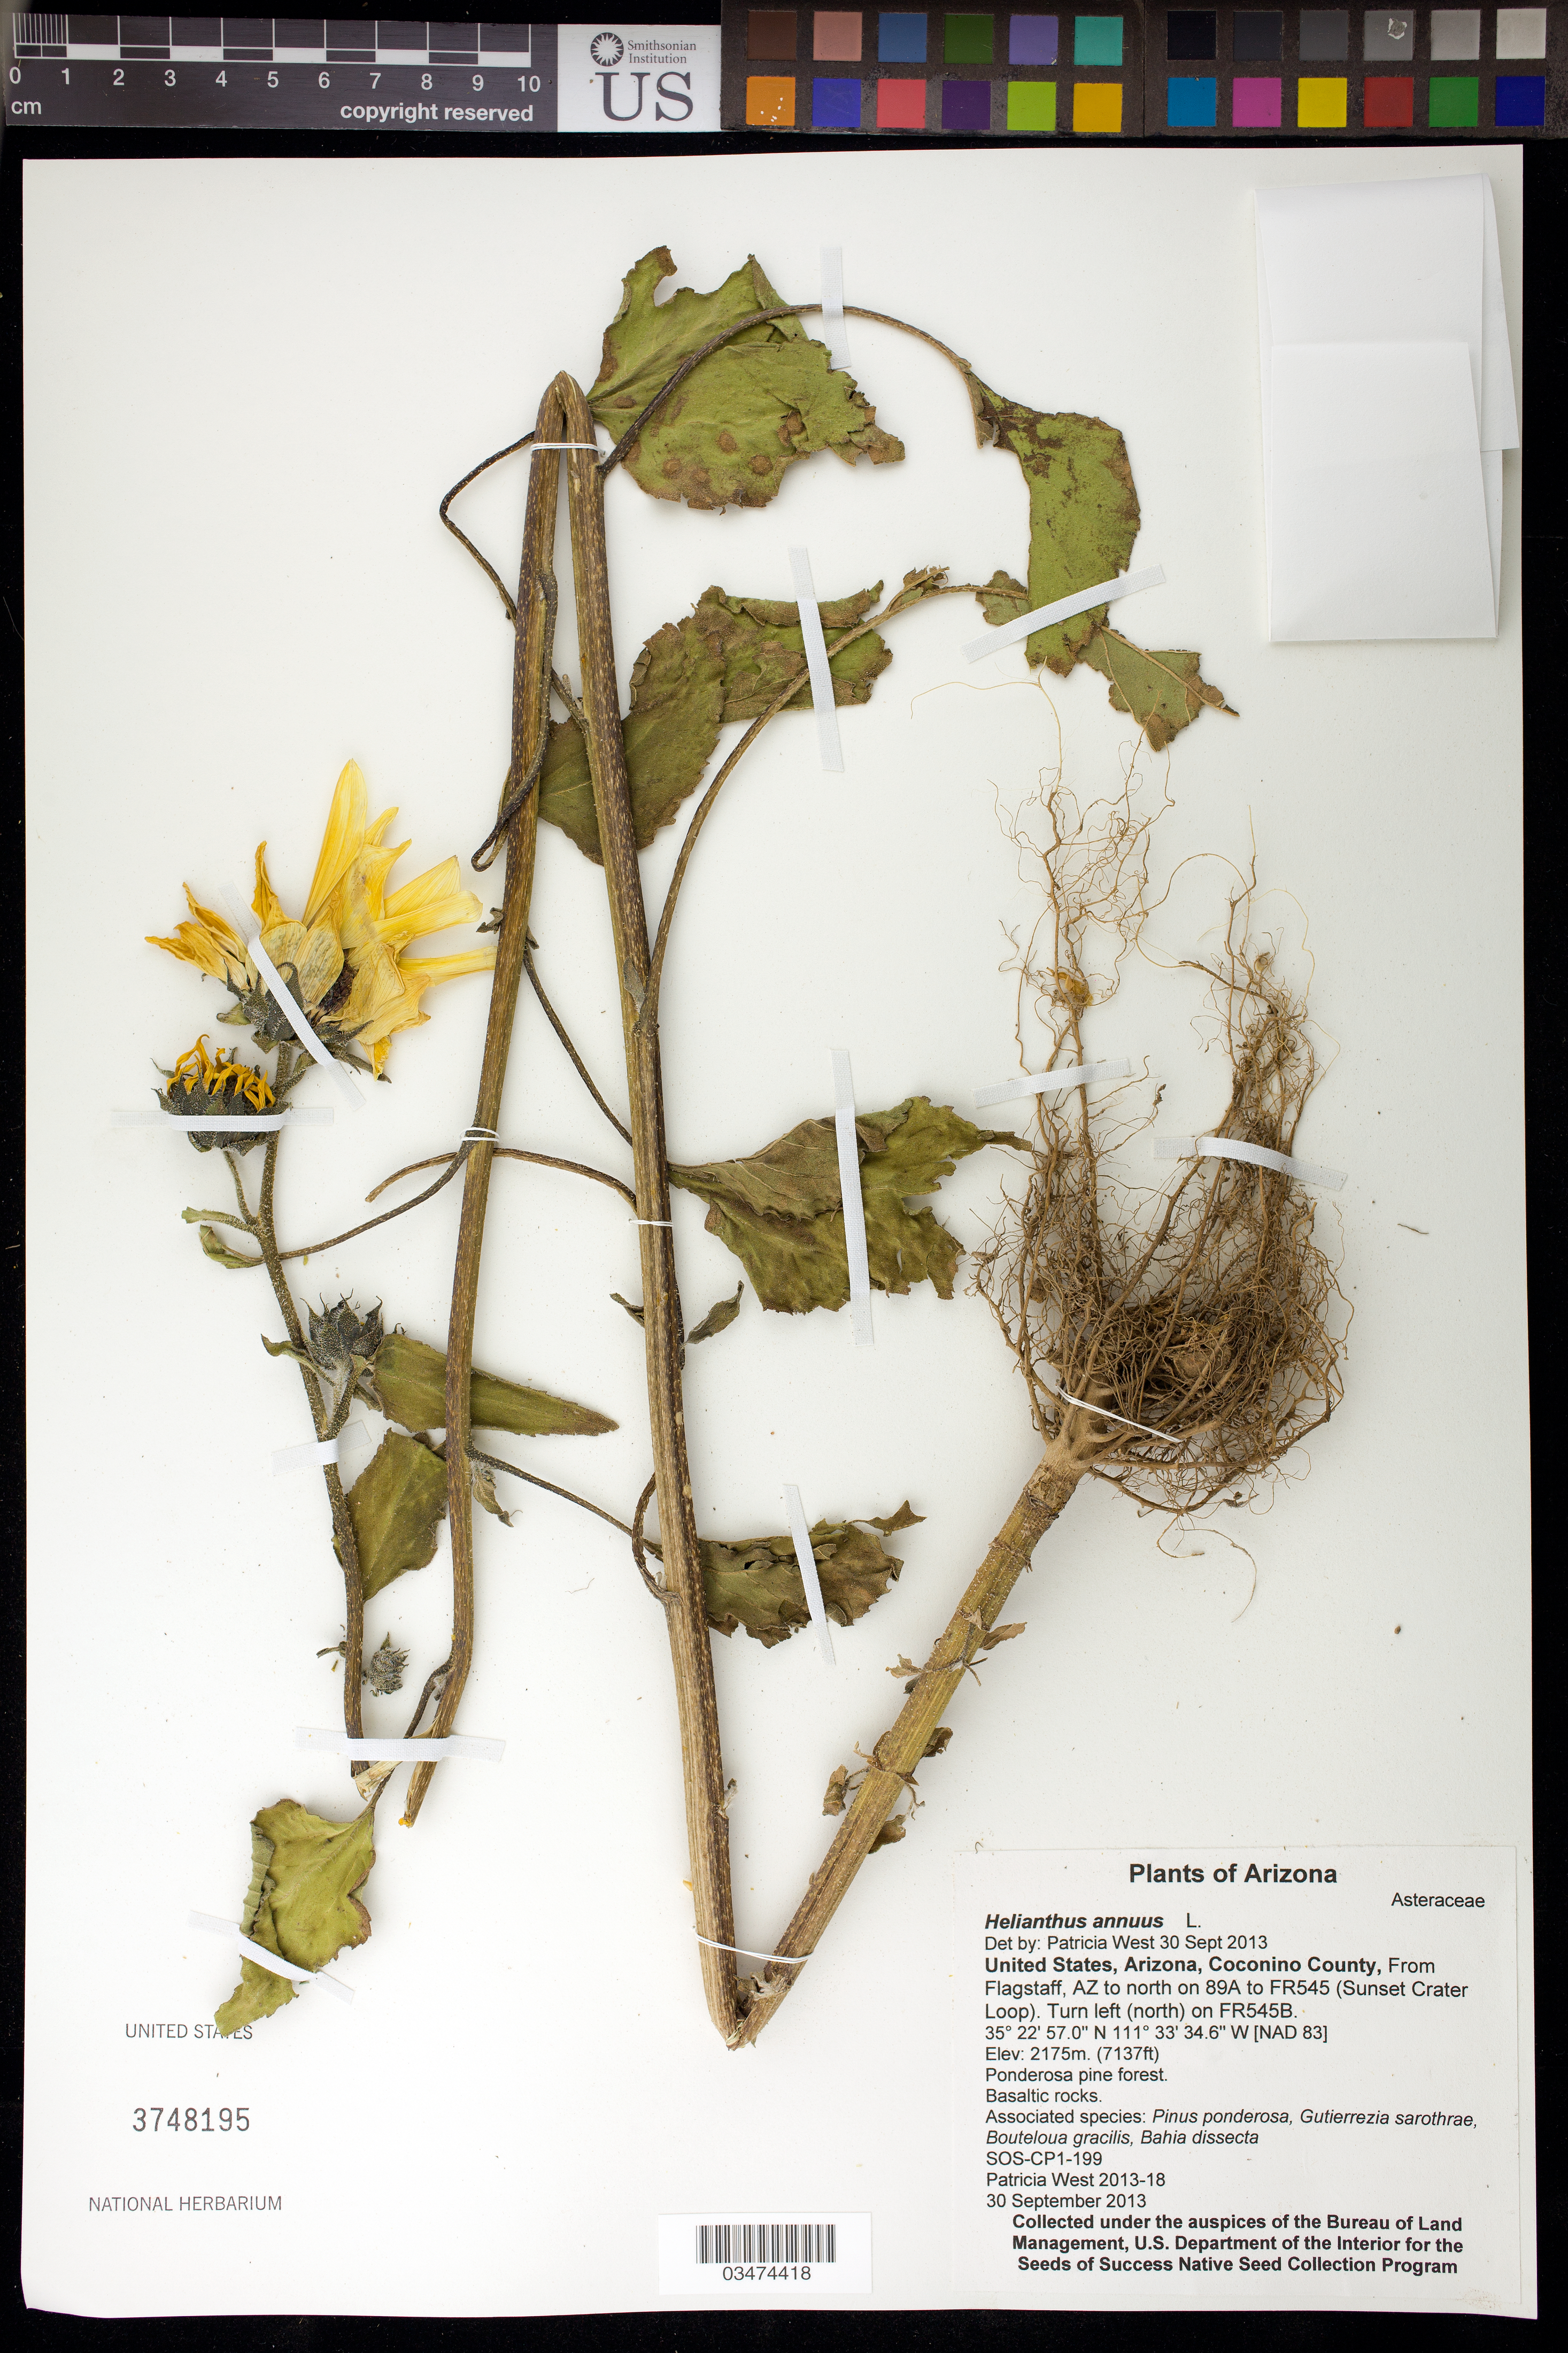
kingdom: Plantae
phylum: Tracheophyta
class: Magnoliopsida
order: Asterales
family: Asteraceae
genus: Helianthus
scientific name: Helianthus annuus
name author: L.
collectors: P. West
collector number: CP1-199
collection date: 2013-09-30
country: United States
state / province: Arizona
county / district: Coconino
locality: Sanset Crater Loop, N on FR545B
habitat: Ponderosa pine forest. Basaltic rocks.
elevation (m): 2175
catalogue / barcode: US 3748195